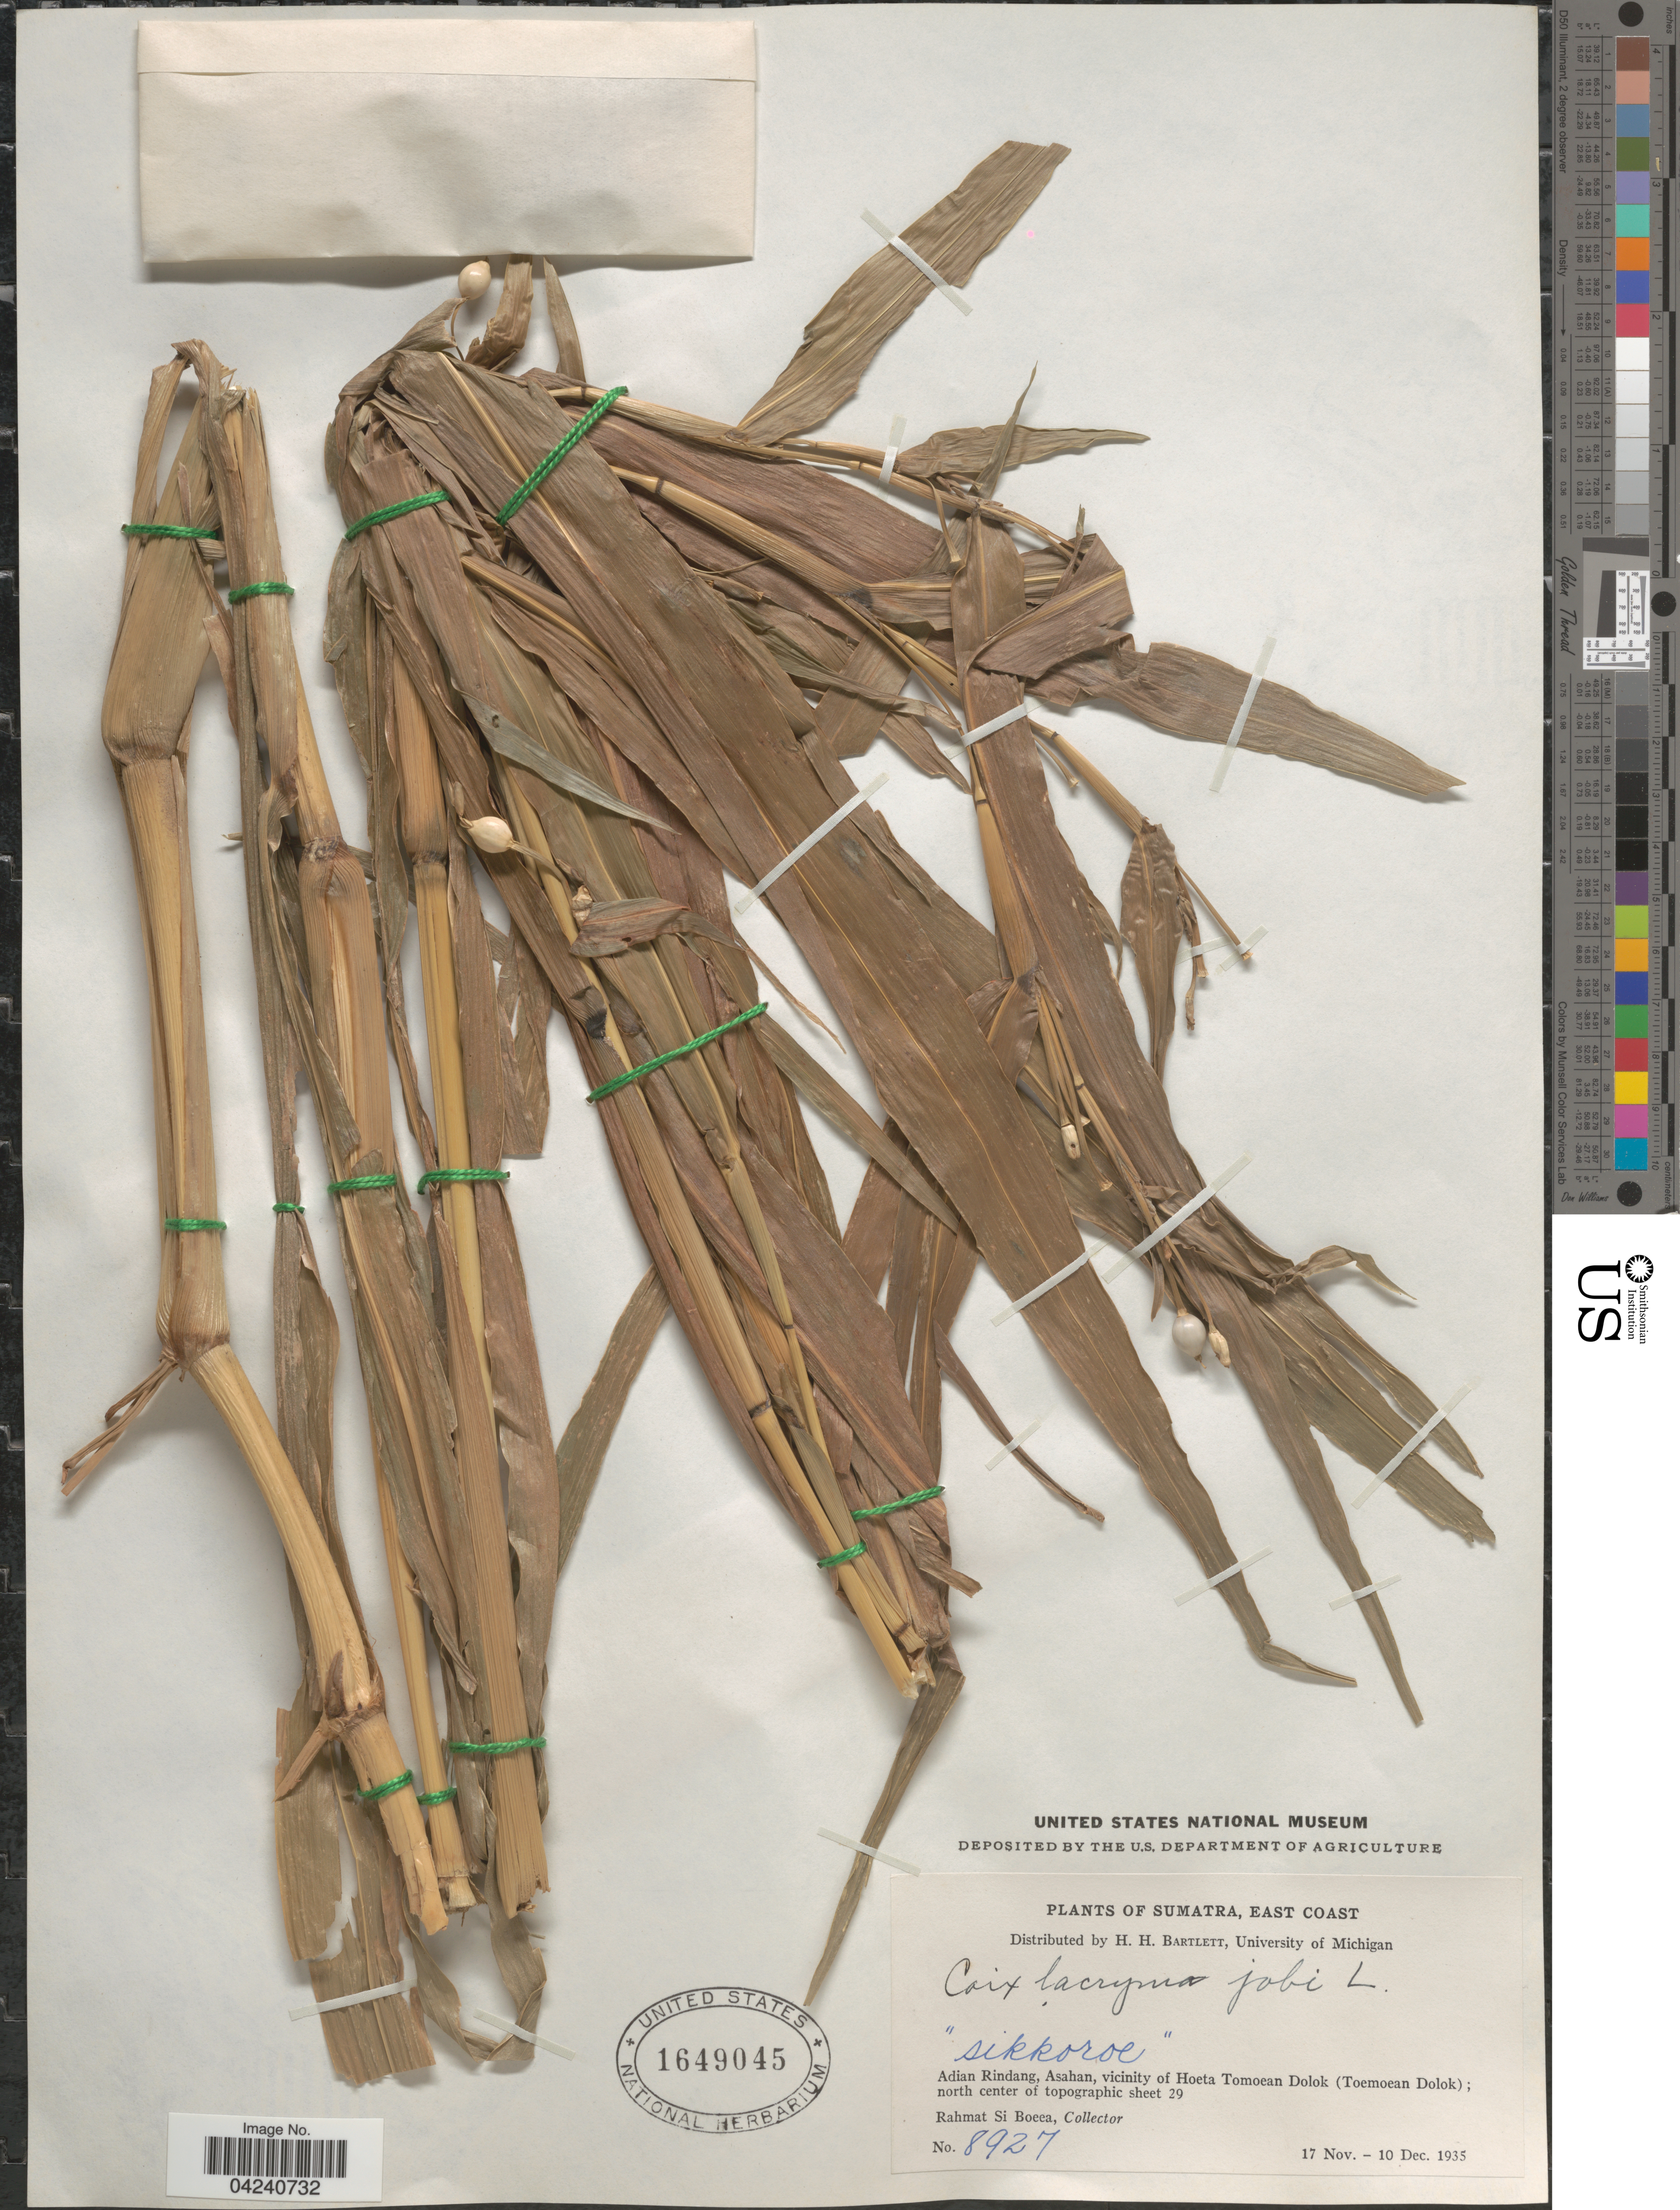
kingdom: Plantae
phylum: Tracheophyta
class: Liliopsida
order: Poales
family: Poaceae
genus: Coix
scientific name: Coix lacryma-jobi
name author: L.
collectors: Rahmat Si Boeea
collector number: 8927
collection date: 1935-11-17/1935-12-10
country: Indonesia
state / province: Sumatra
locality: East Coast. Adian Rindang, Asahan, vicinity of Hoeta Tomoean Dolok (Toemoean Dolok); north center of topographic sheet 29.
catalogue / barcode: US 1649045